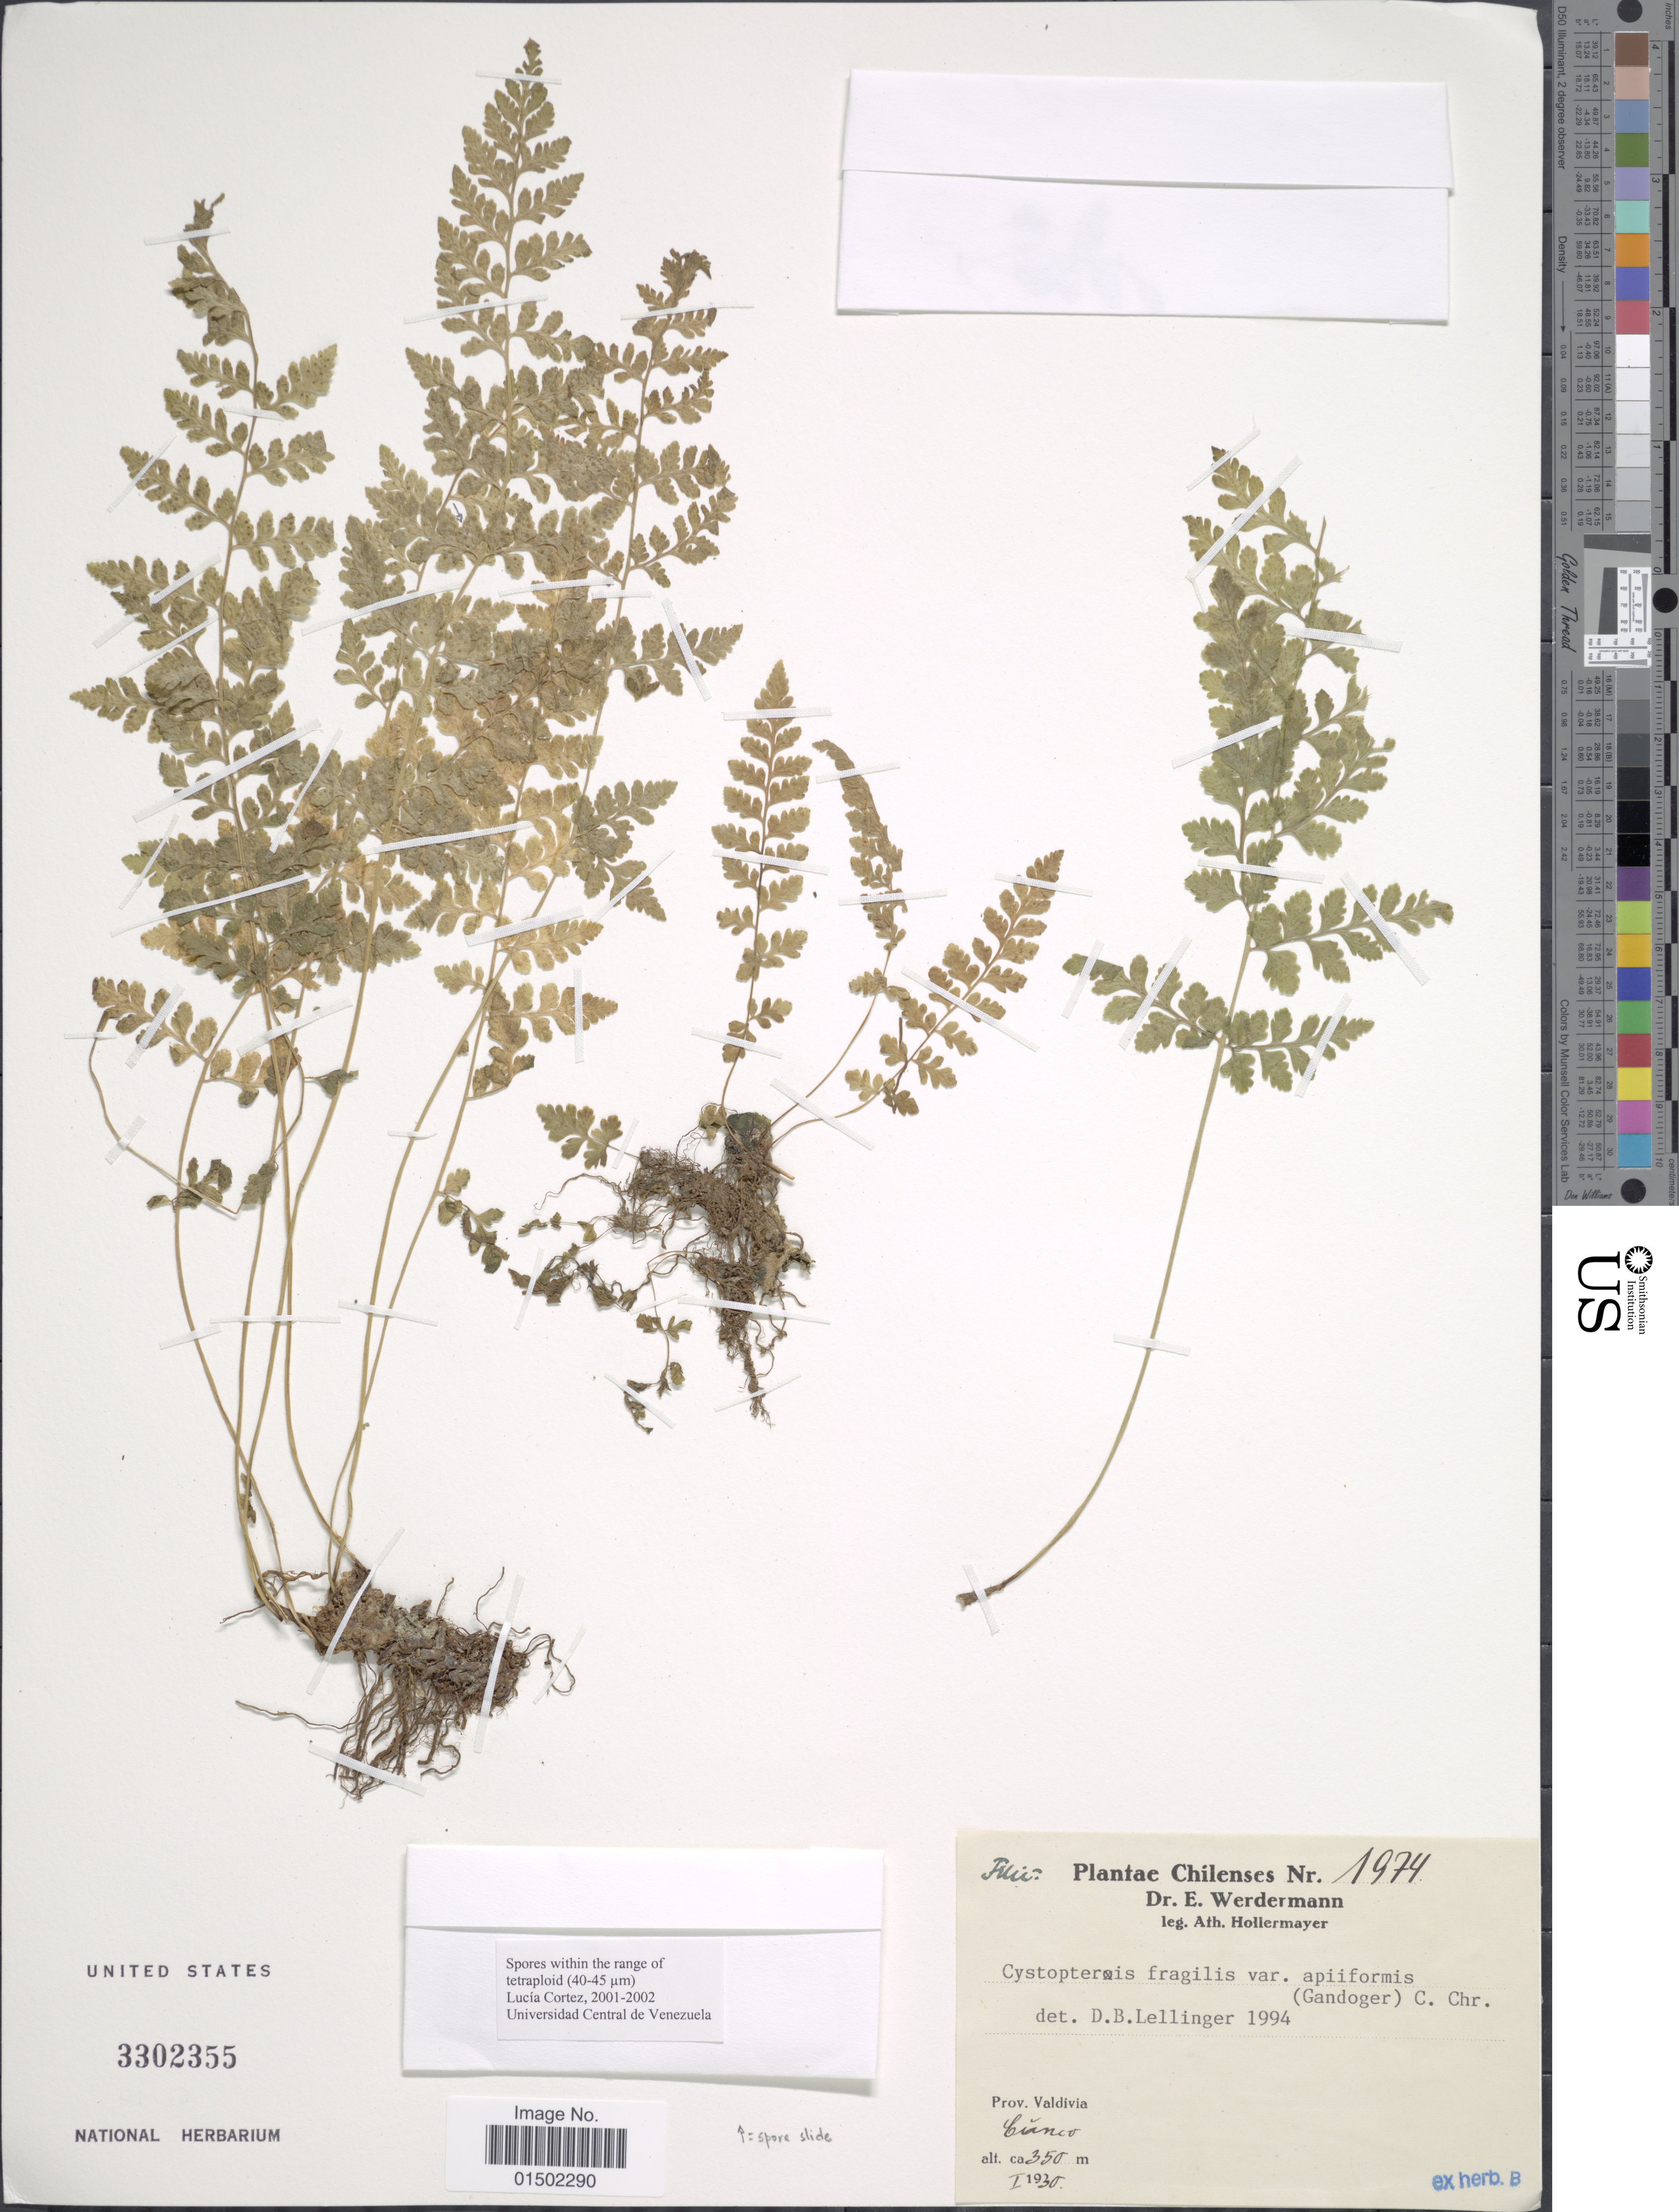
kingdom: Plantae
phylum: Tracheophyta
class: Polypodiopsida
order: Polypodiales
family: Cystopteridaceae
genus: Cystopteris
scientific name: Cystopteris fragilis var. apiiformis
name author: (Gand.) C. Chr.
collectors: A. Hollermayer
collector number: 1974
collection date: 1930-01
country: Chile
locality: Valdivia. Cunco.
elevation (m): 350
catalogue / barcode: US 3302355